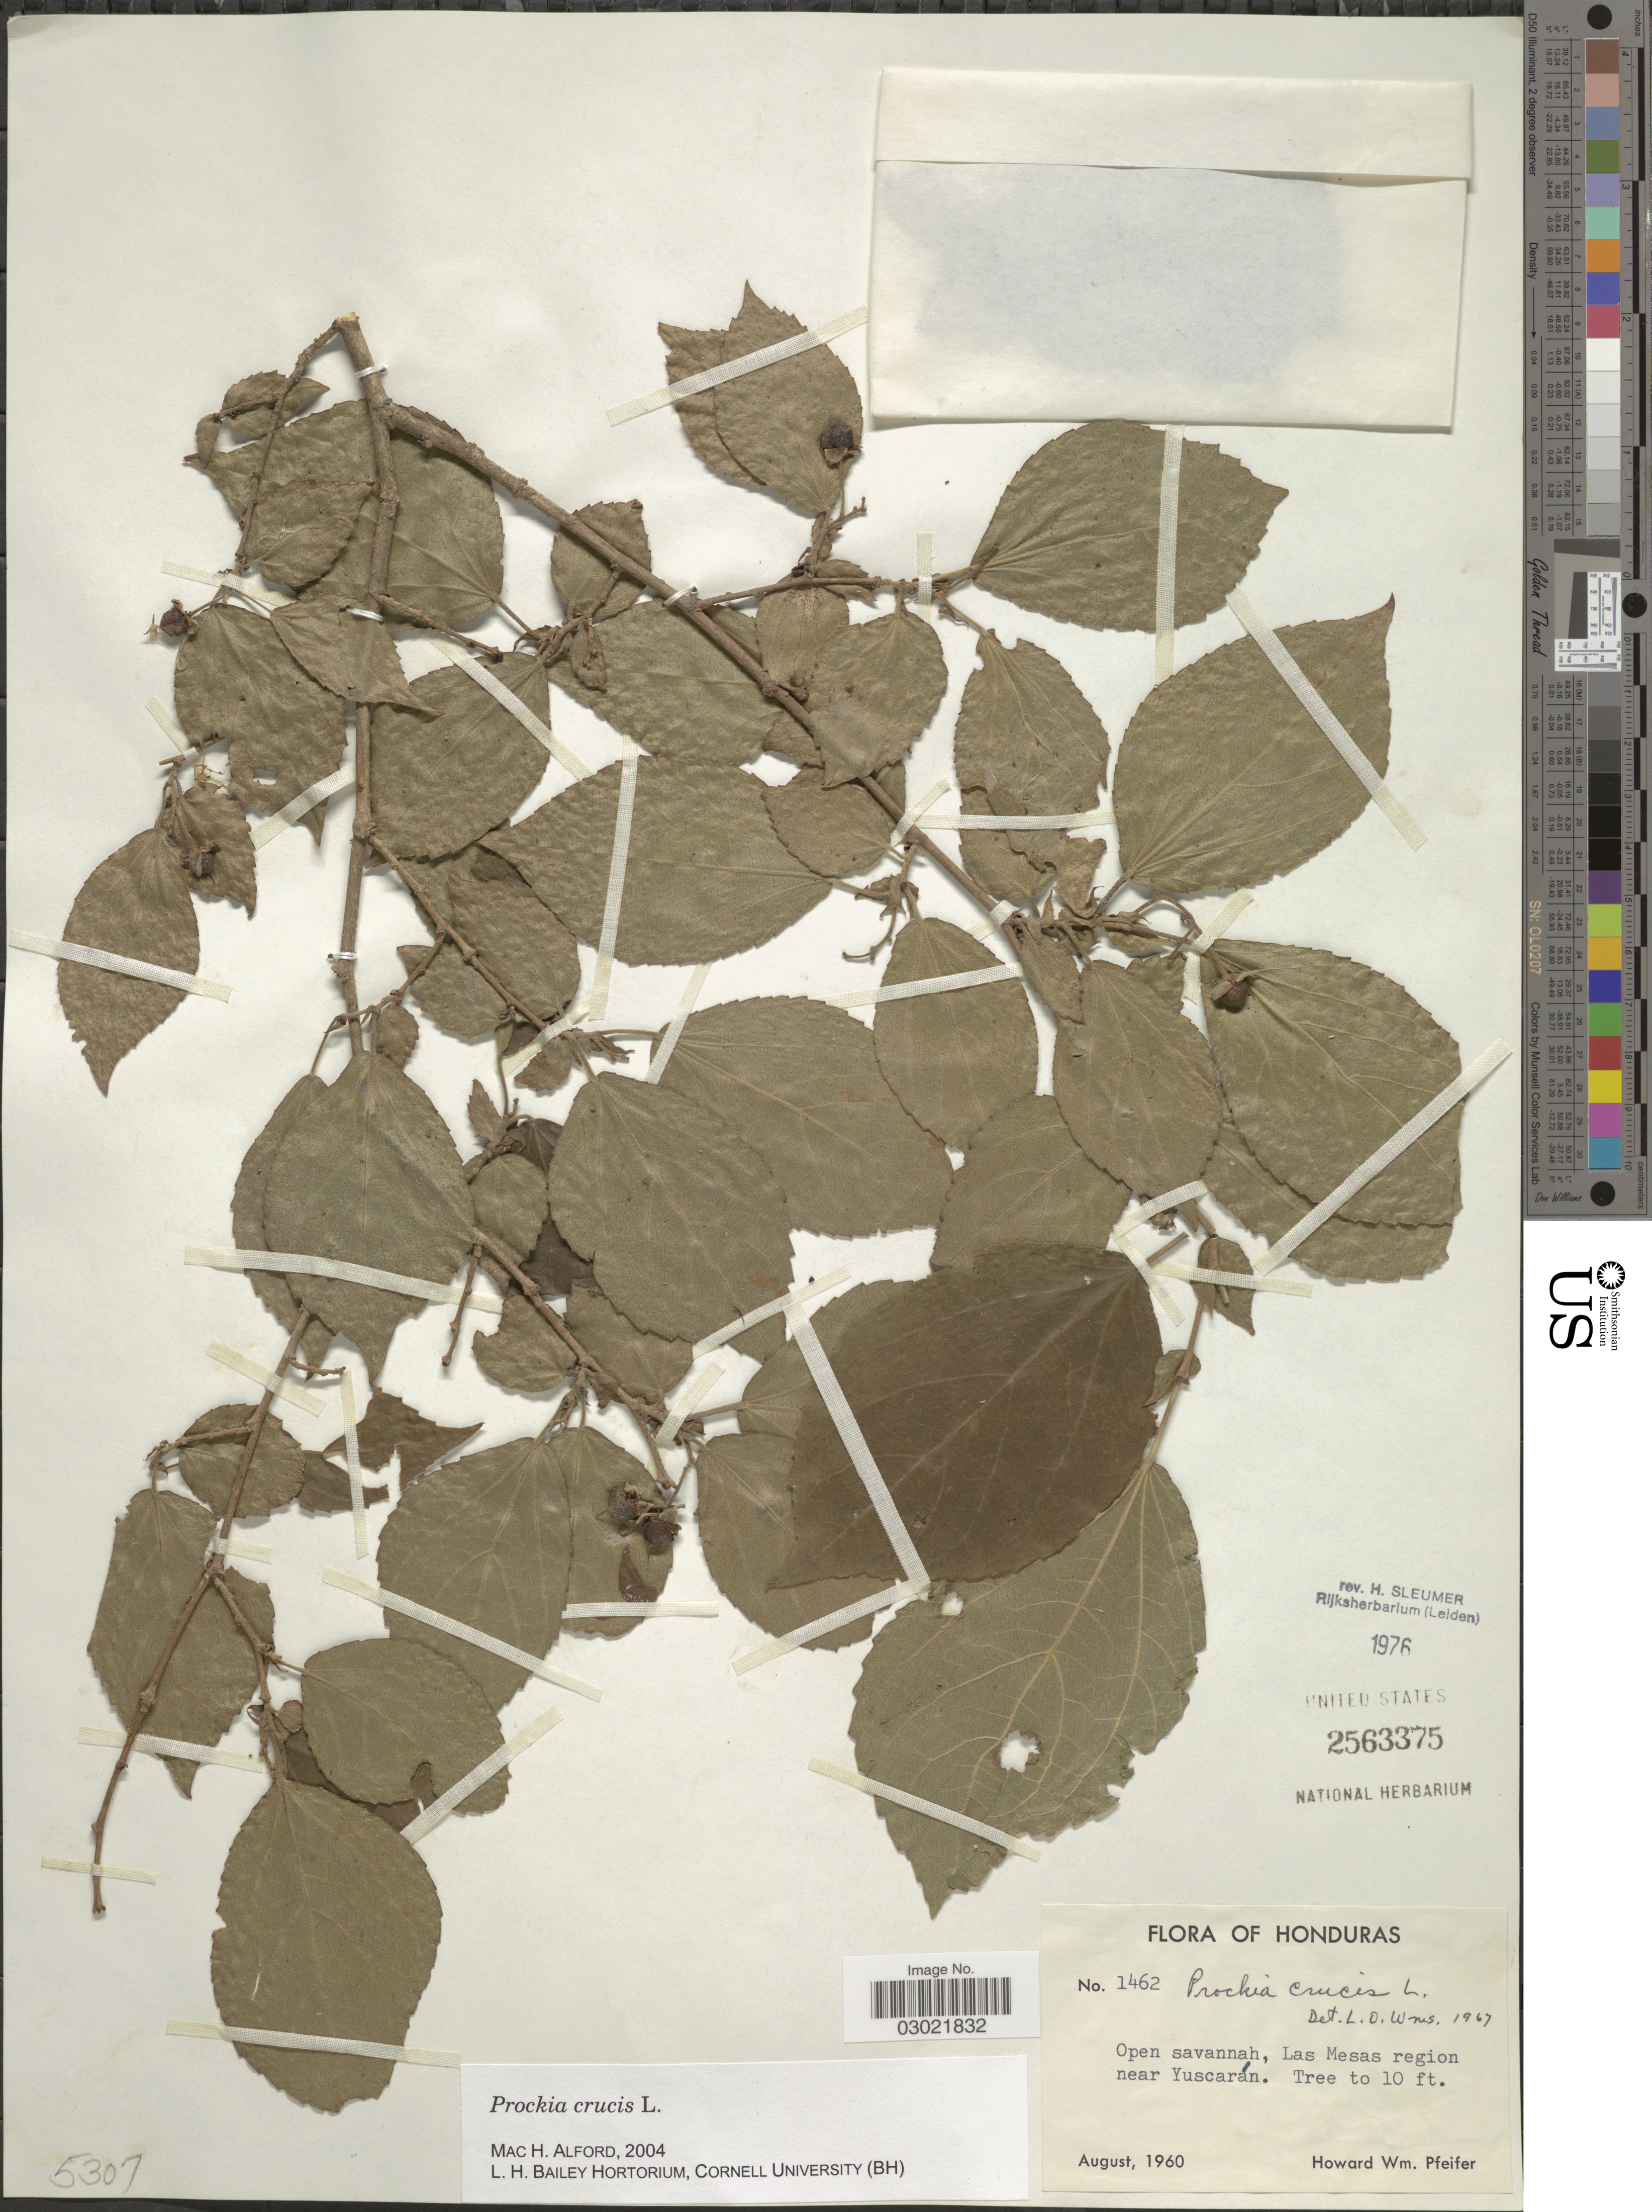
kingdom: Plantae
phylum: Tracheophyta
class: Magnoliopsida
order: Malpighiales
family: Salicaceae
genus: Prockia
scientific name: Prockia crucis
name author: P. Browne ex L.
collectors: H. W. Pfeifer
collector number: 1462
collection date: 1960-08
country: Honduras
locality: Las Mesas region near Yuscarán.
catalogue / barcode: US 2563375